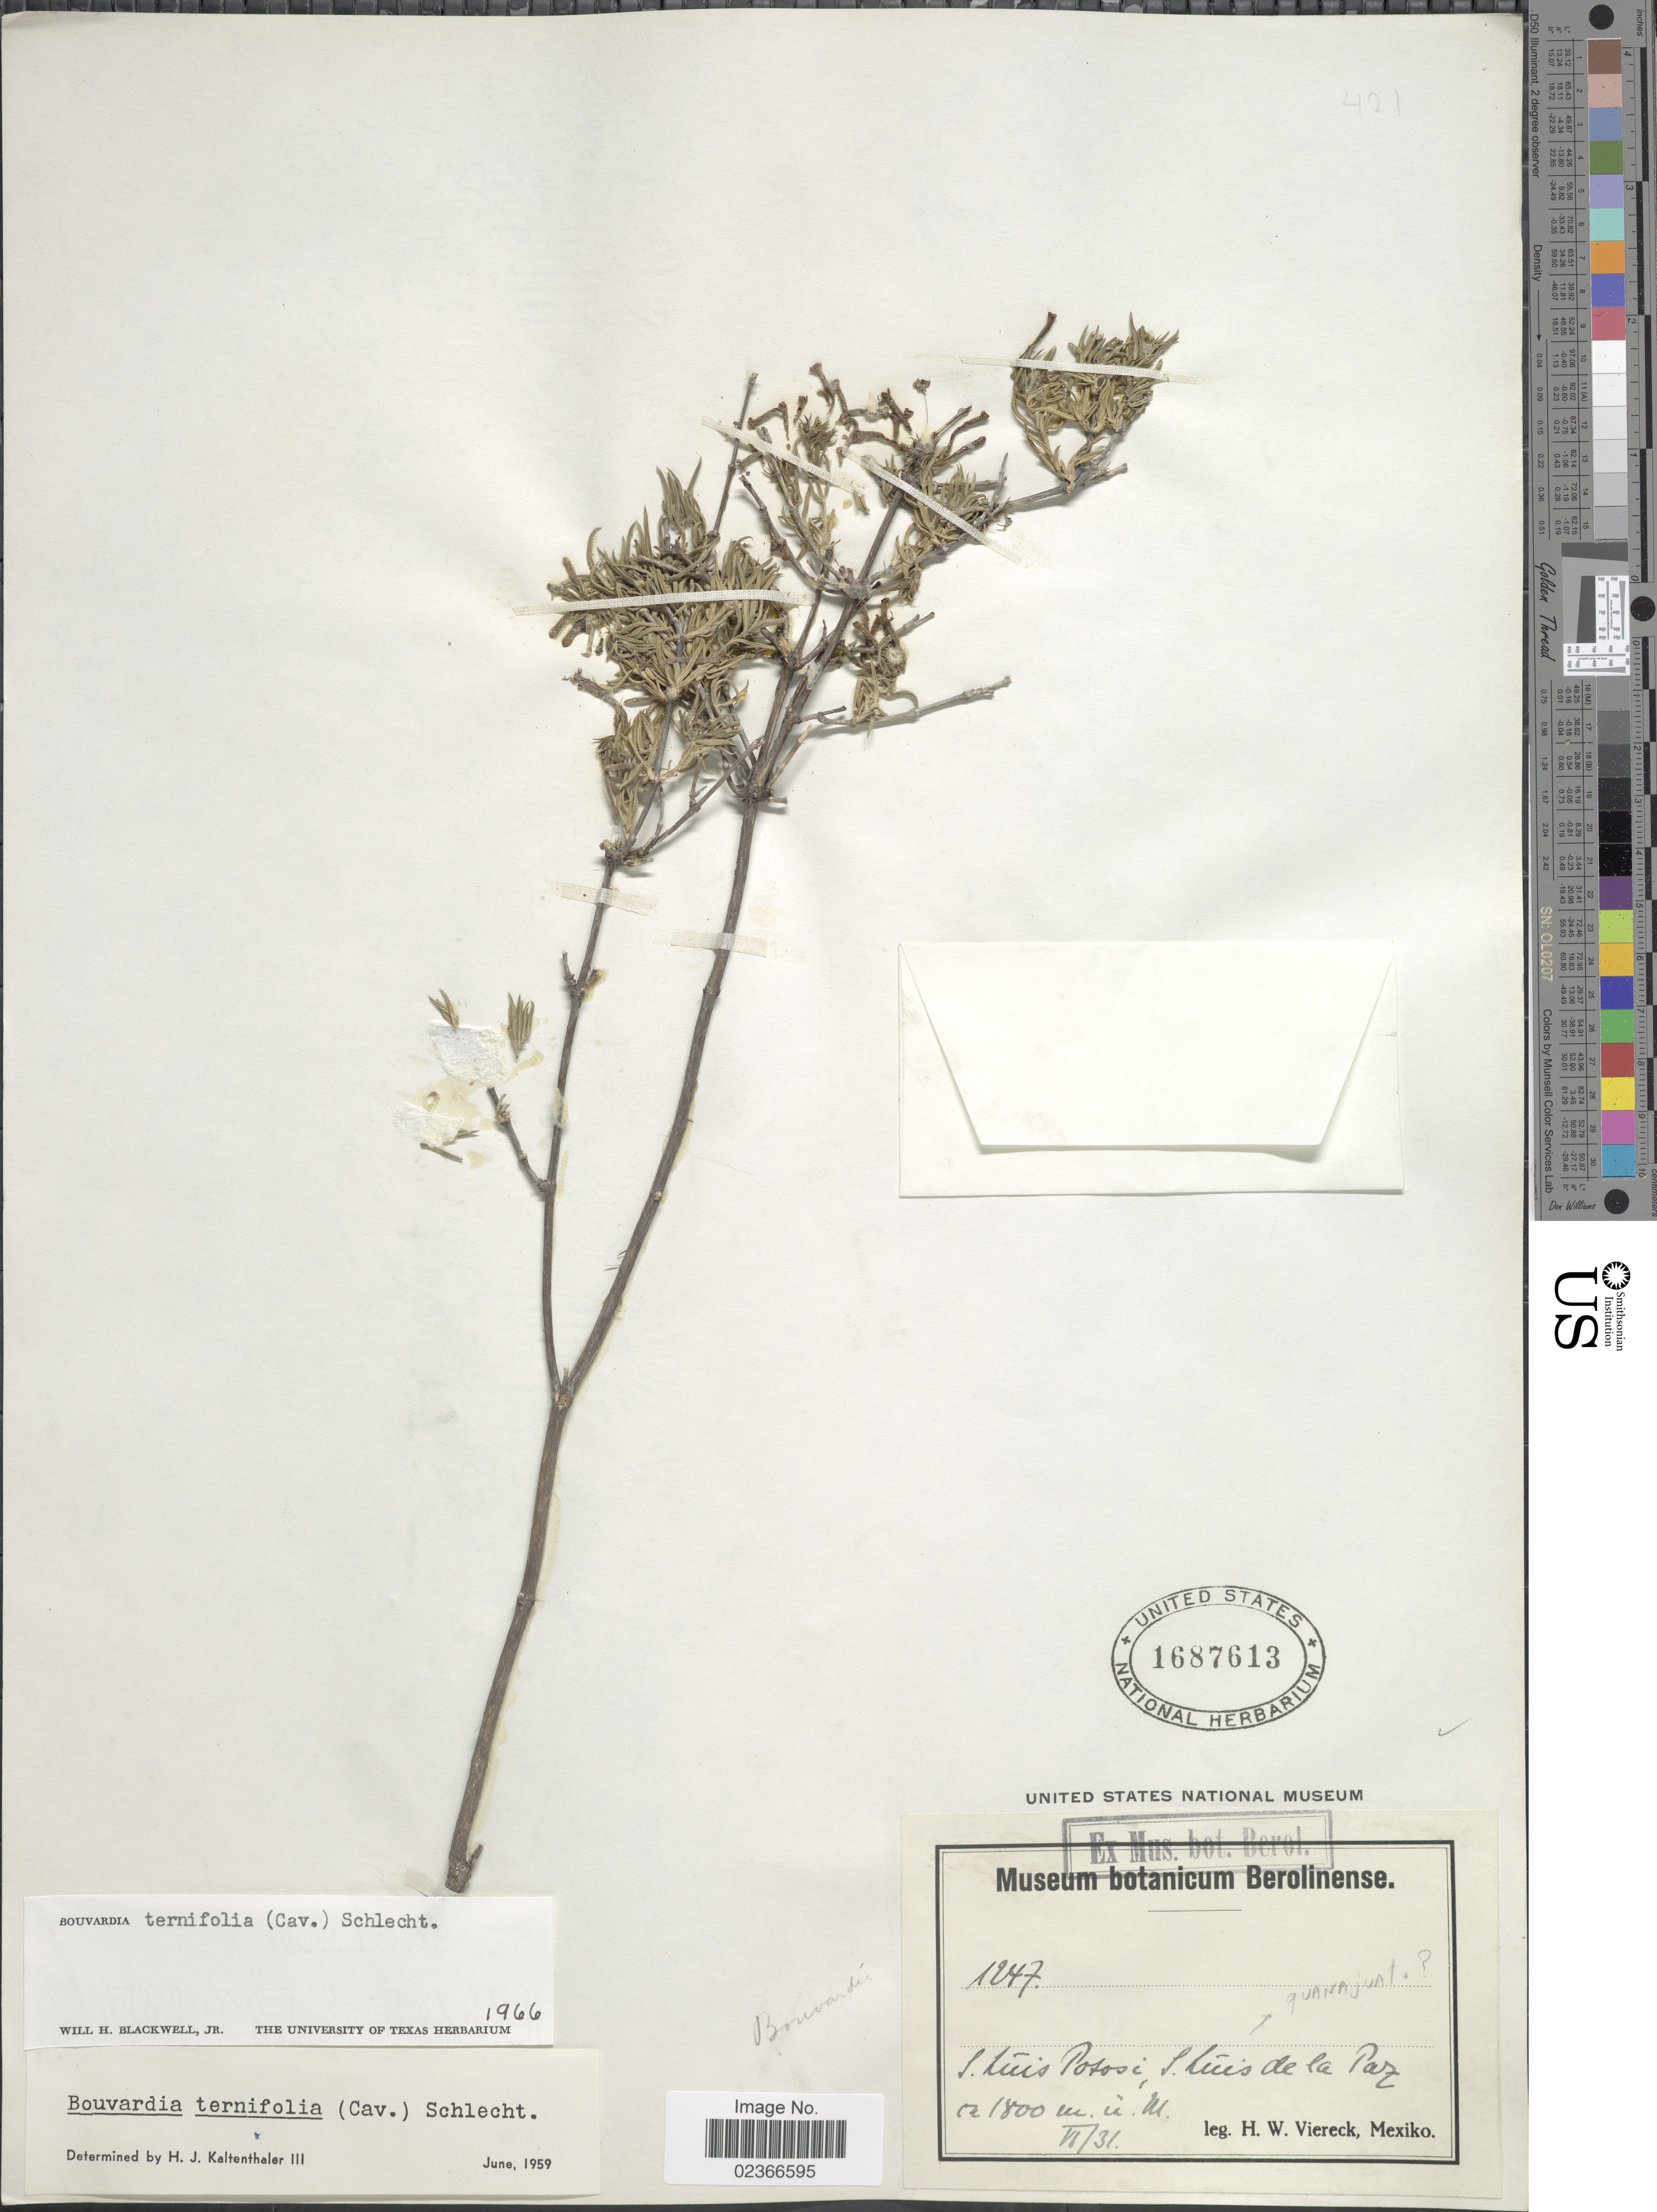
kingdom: Plantae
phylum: Tracheophyta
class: Magnoliopsida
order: Gentianales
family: Rubiaceae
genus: Bouvardia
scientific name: Bouvardia ternifolia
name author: (Cav.) Schltdl.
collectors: H. W. Viereck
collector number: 1247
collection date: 1931-06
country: Mexico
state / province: San Luis Potosí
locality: S. Luis Potosi, S. Luis de la Paz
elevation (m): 1800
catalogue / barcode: US 1687613